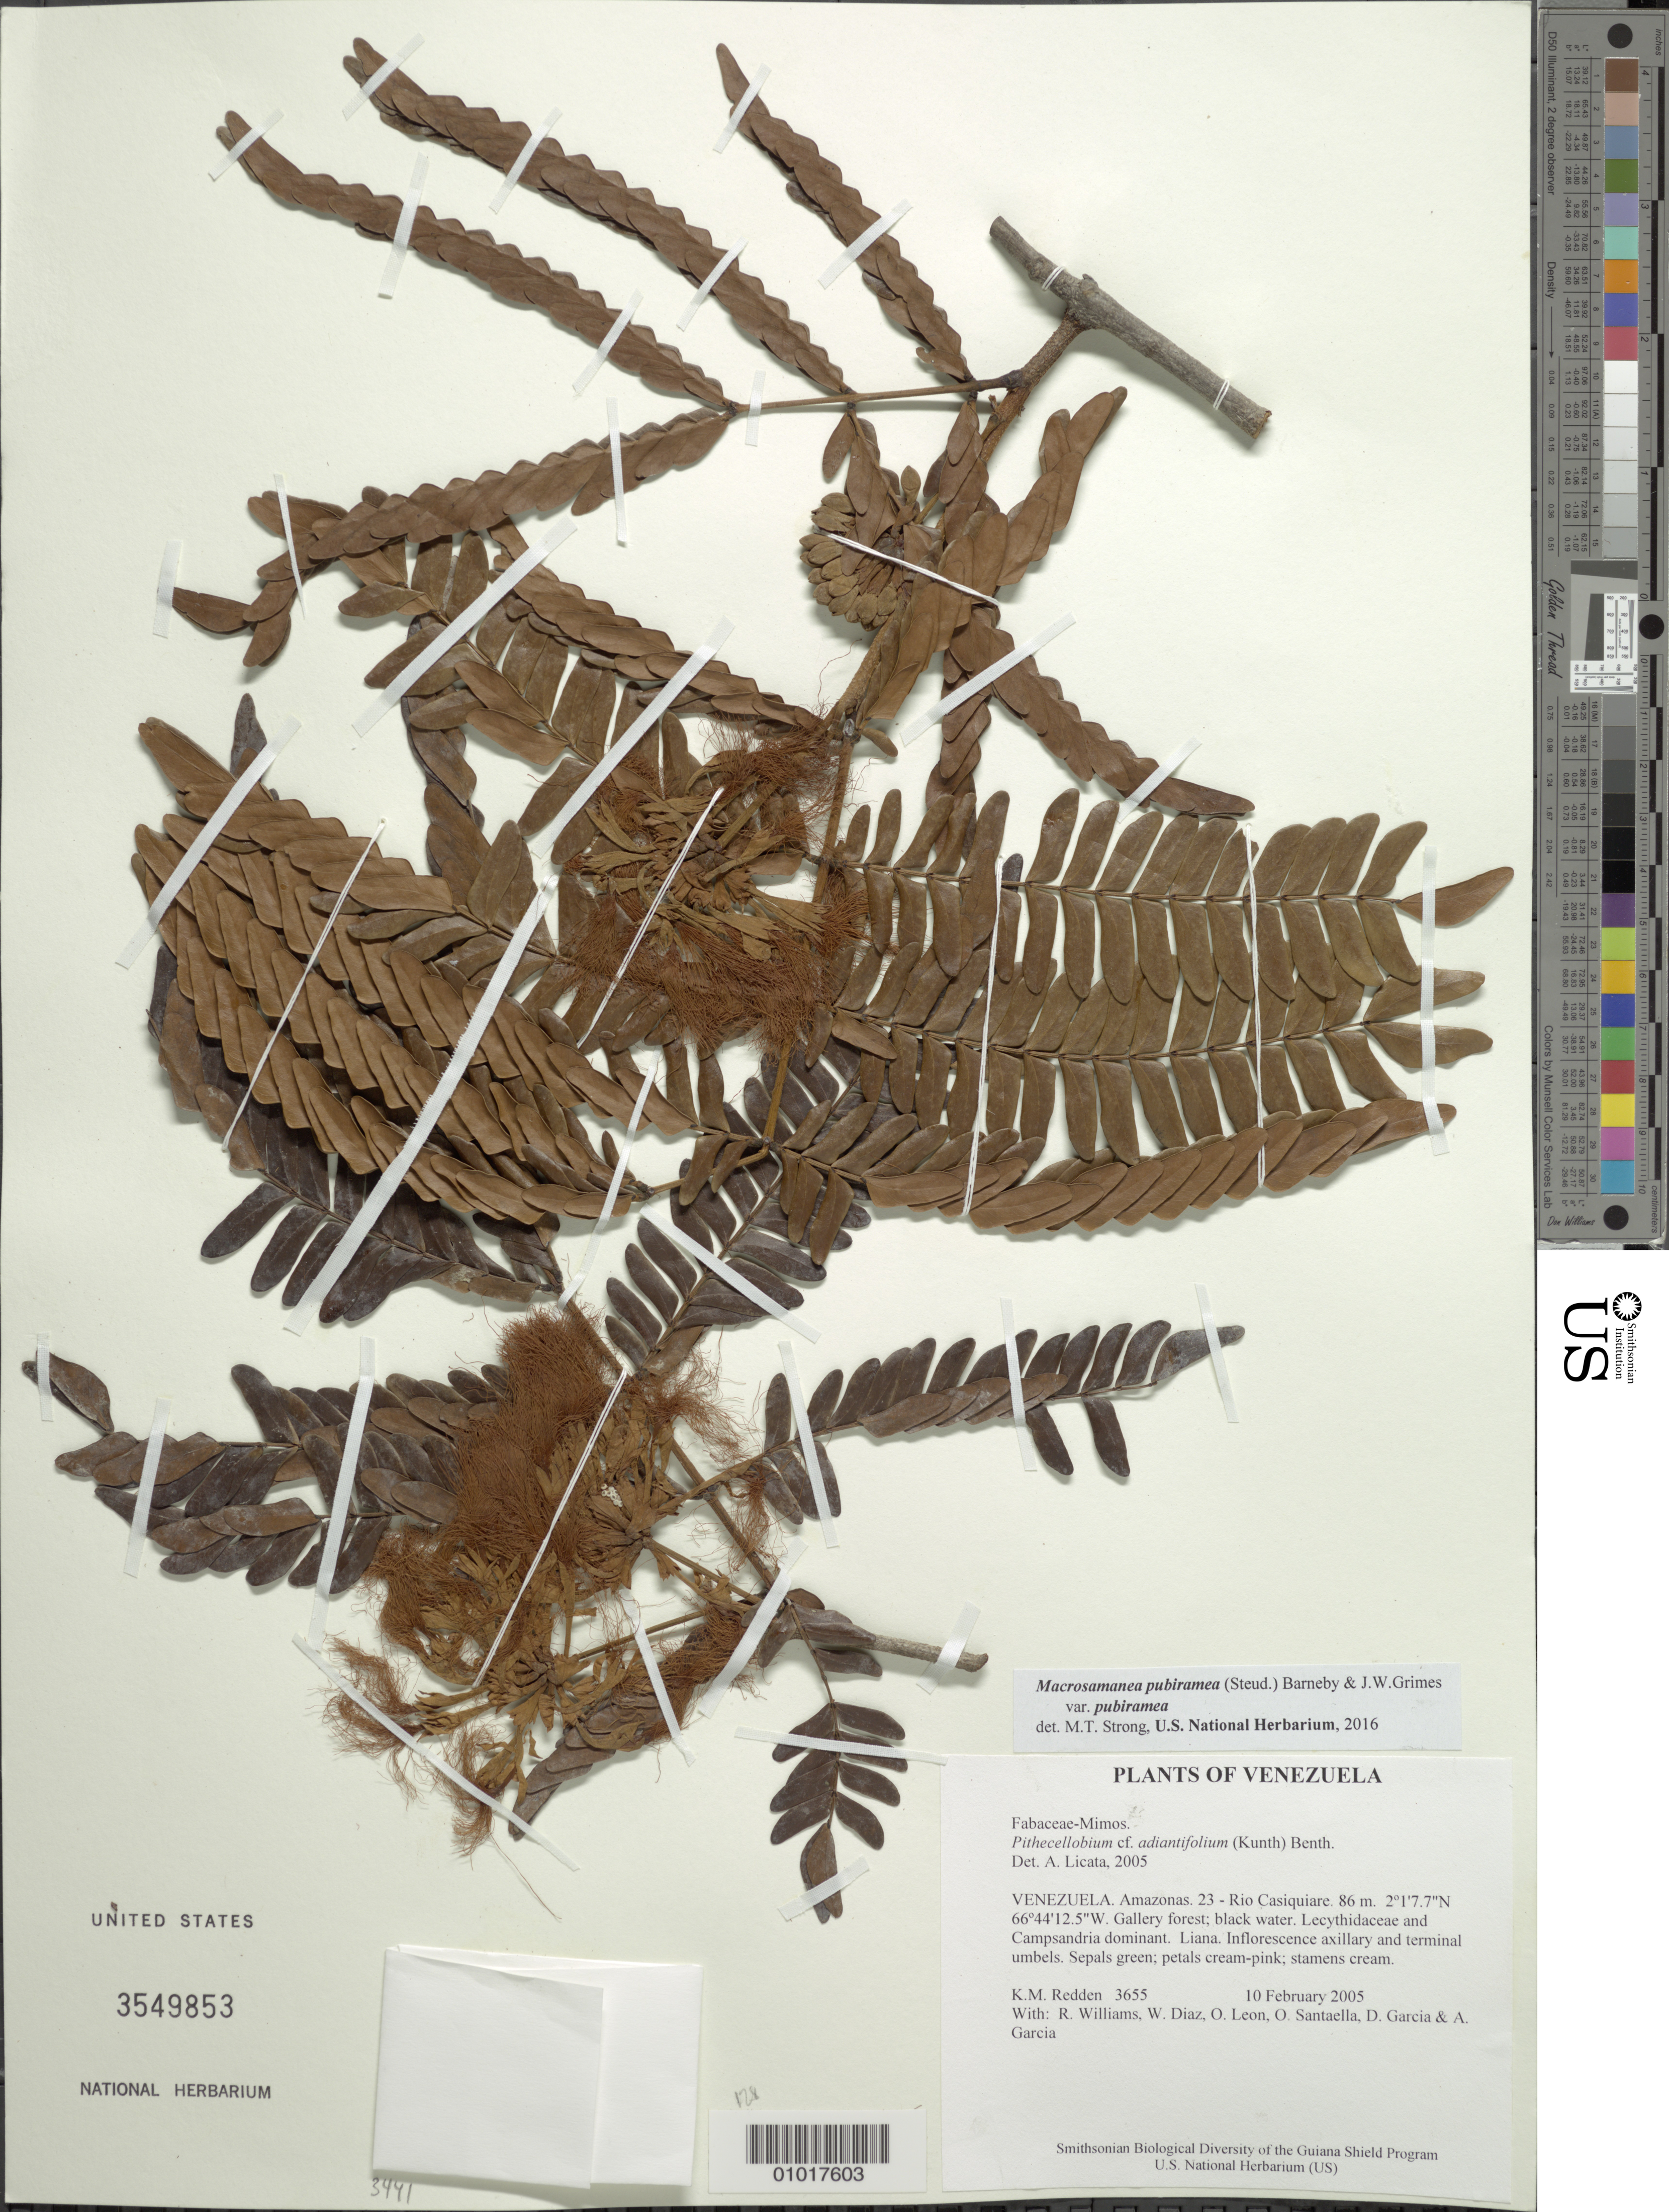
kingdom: Plantae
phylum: Tracheophyta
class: Magnoliopsida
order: Fabales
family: Fabaceae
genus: Macrosamanea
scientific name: Macrosamanea pubiramea var. pubiramea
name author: (Steud.) Barneby & J.W. Grimes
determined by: Strong, M. T., (US), Smithsonian Institution - National Museum of Natural History (UNITED STATES)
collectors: K. M. Redden, R. Williams, W. Díaz P., O. León, O. Santaella, D. Garcia & A. Garcia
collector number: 3655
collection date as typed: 10 February 2005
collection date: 2005-02-10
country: Venezuela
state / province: Amazonas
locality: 23 - Rio Casiquiare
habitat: Gallery forest; black water. Lecythidaceae and Campsiandra dominant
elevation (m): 86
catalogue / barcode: US 3549853